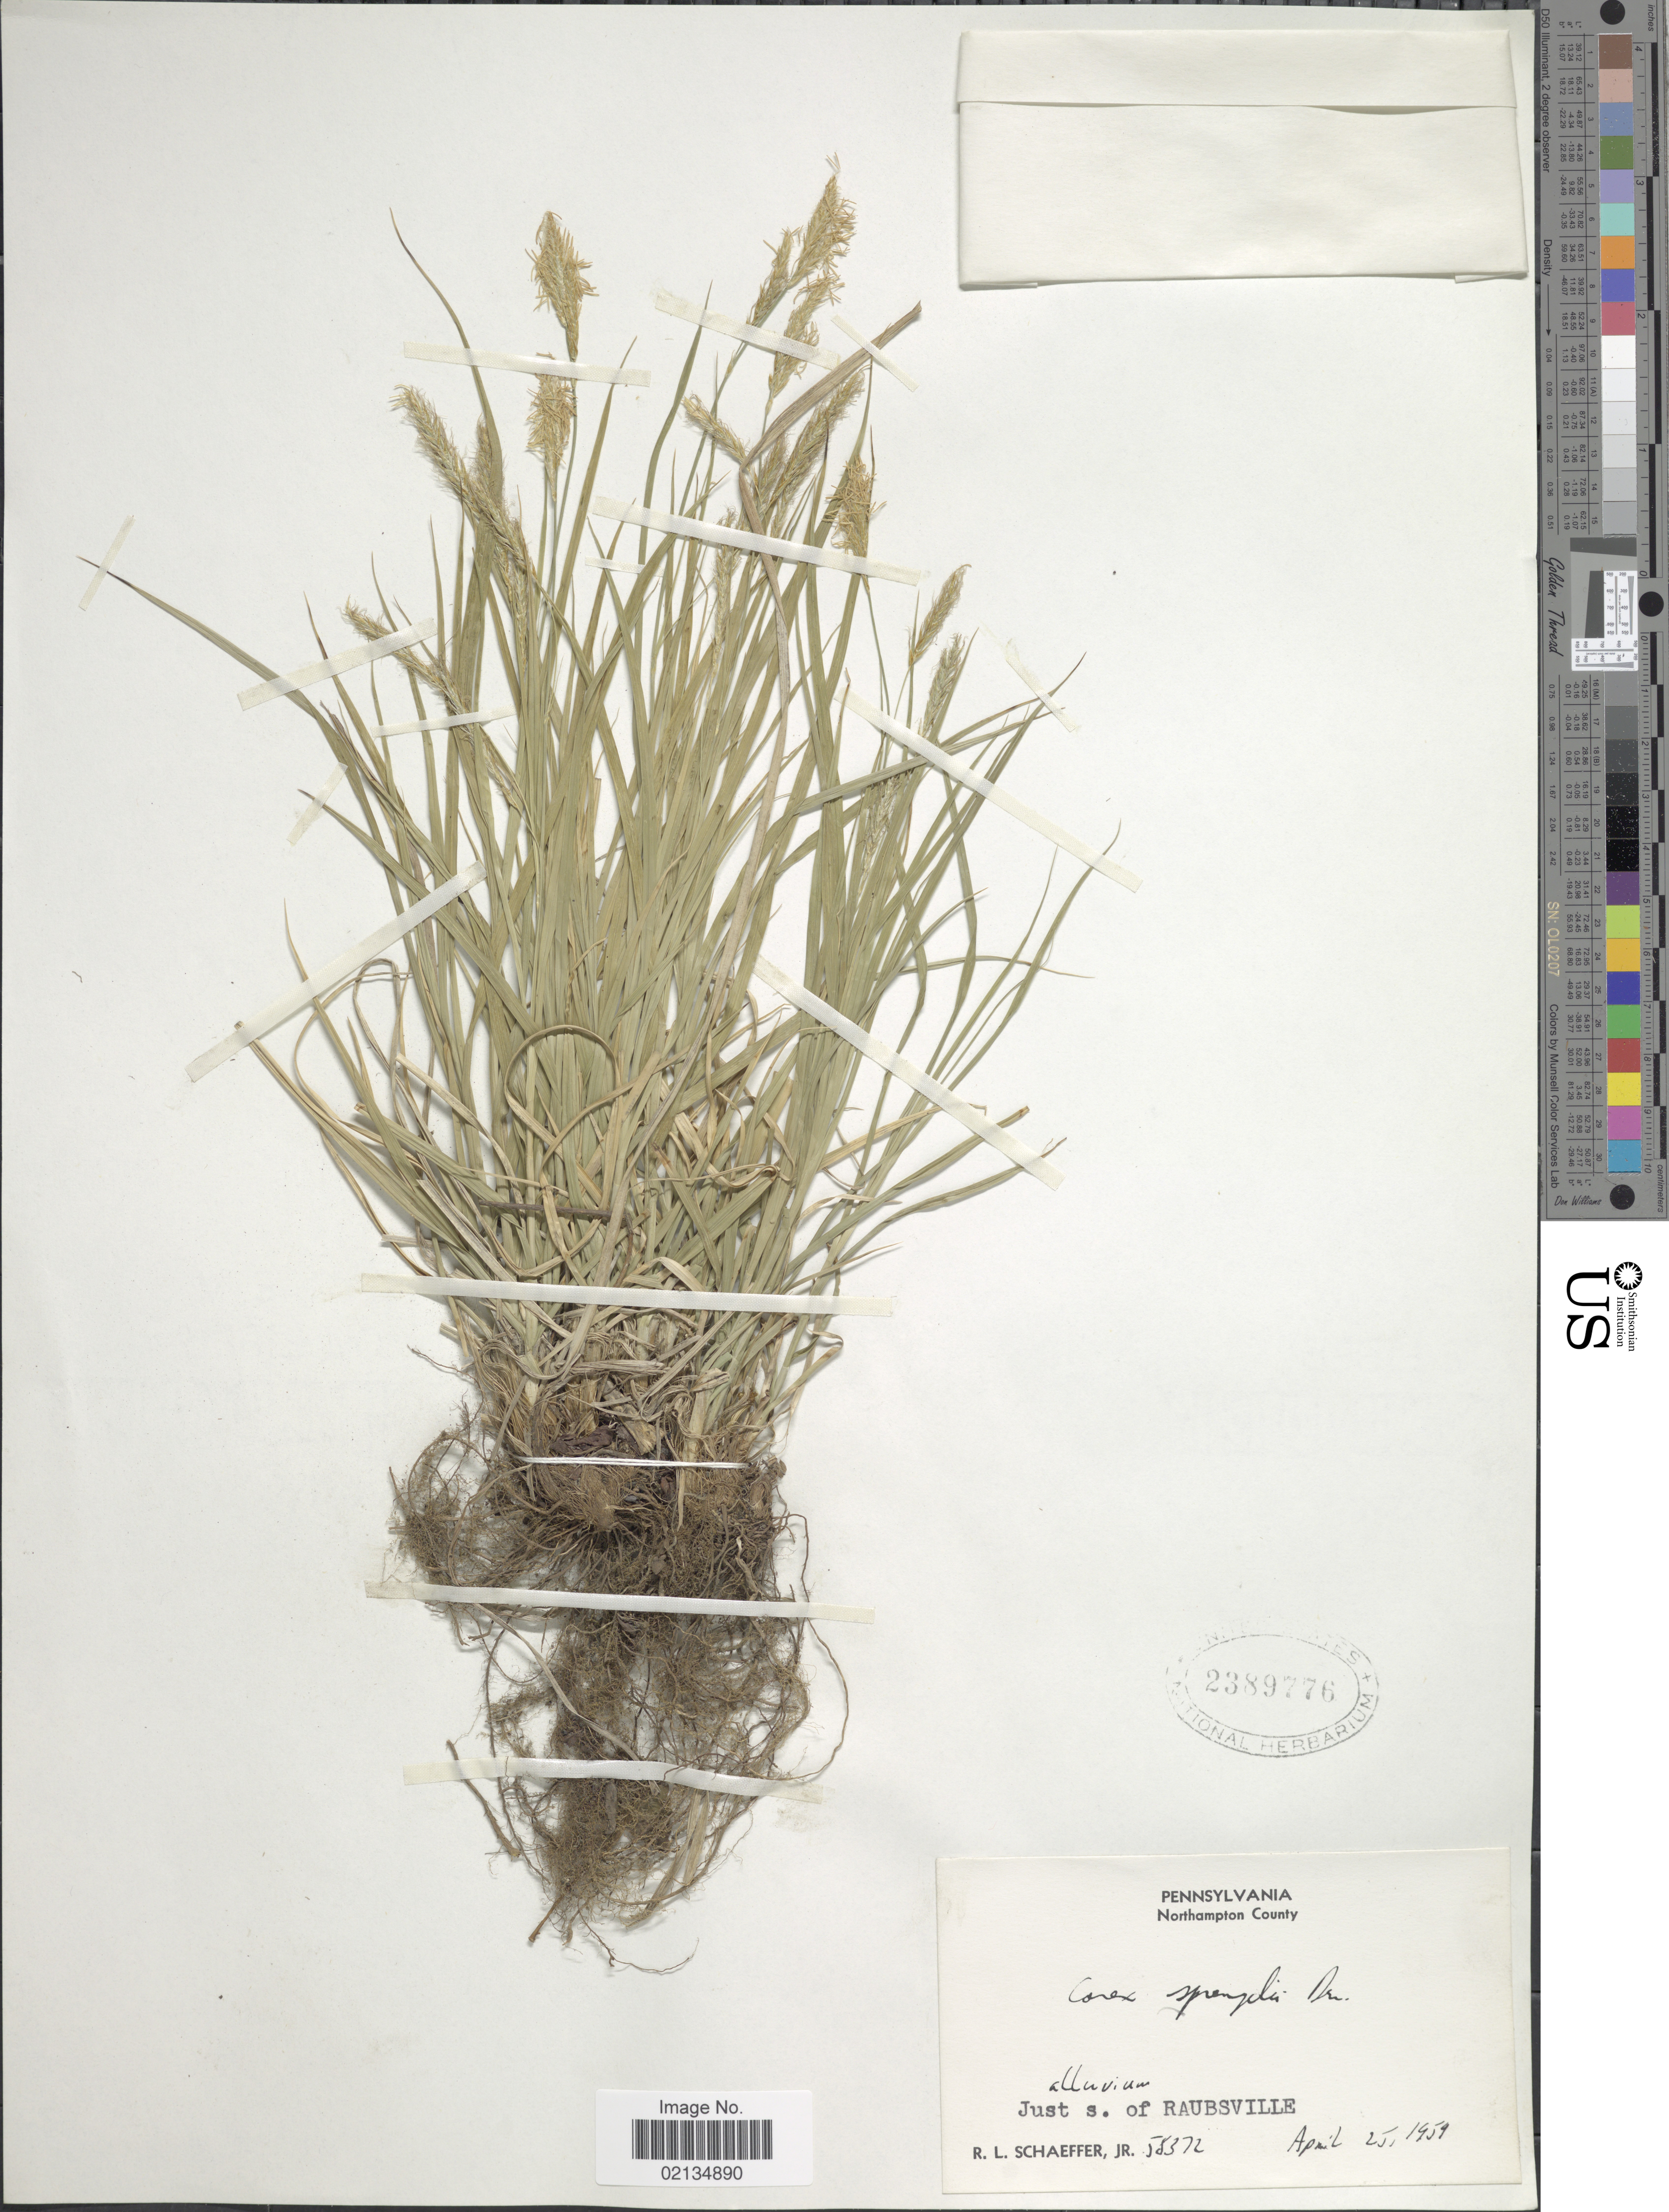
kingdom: Plantae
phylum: Tracheophyta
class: Liliopsida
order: Poales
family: Cyperaceae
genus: Carex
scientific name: Carex sprengelii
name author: Dewey ex Spreng.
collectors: R. L. Schaeffer Jr.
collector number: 58372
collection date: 1959-04-25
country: United States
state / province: Pennsylvania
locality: Northampton County, Just s. of Raubsville.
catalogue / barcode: US 2389776